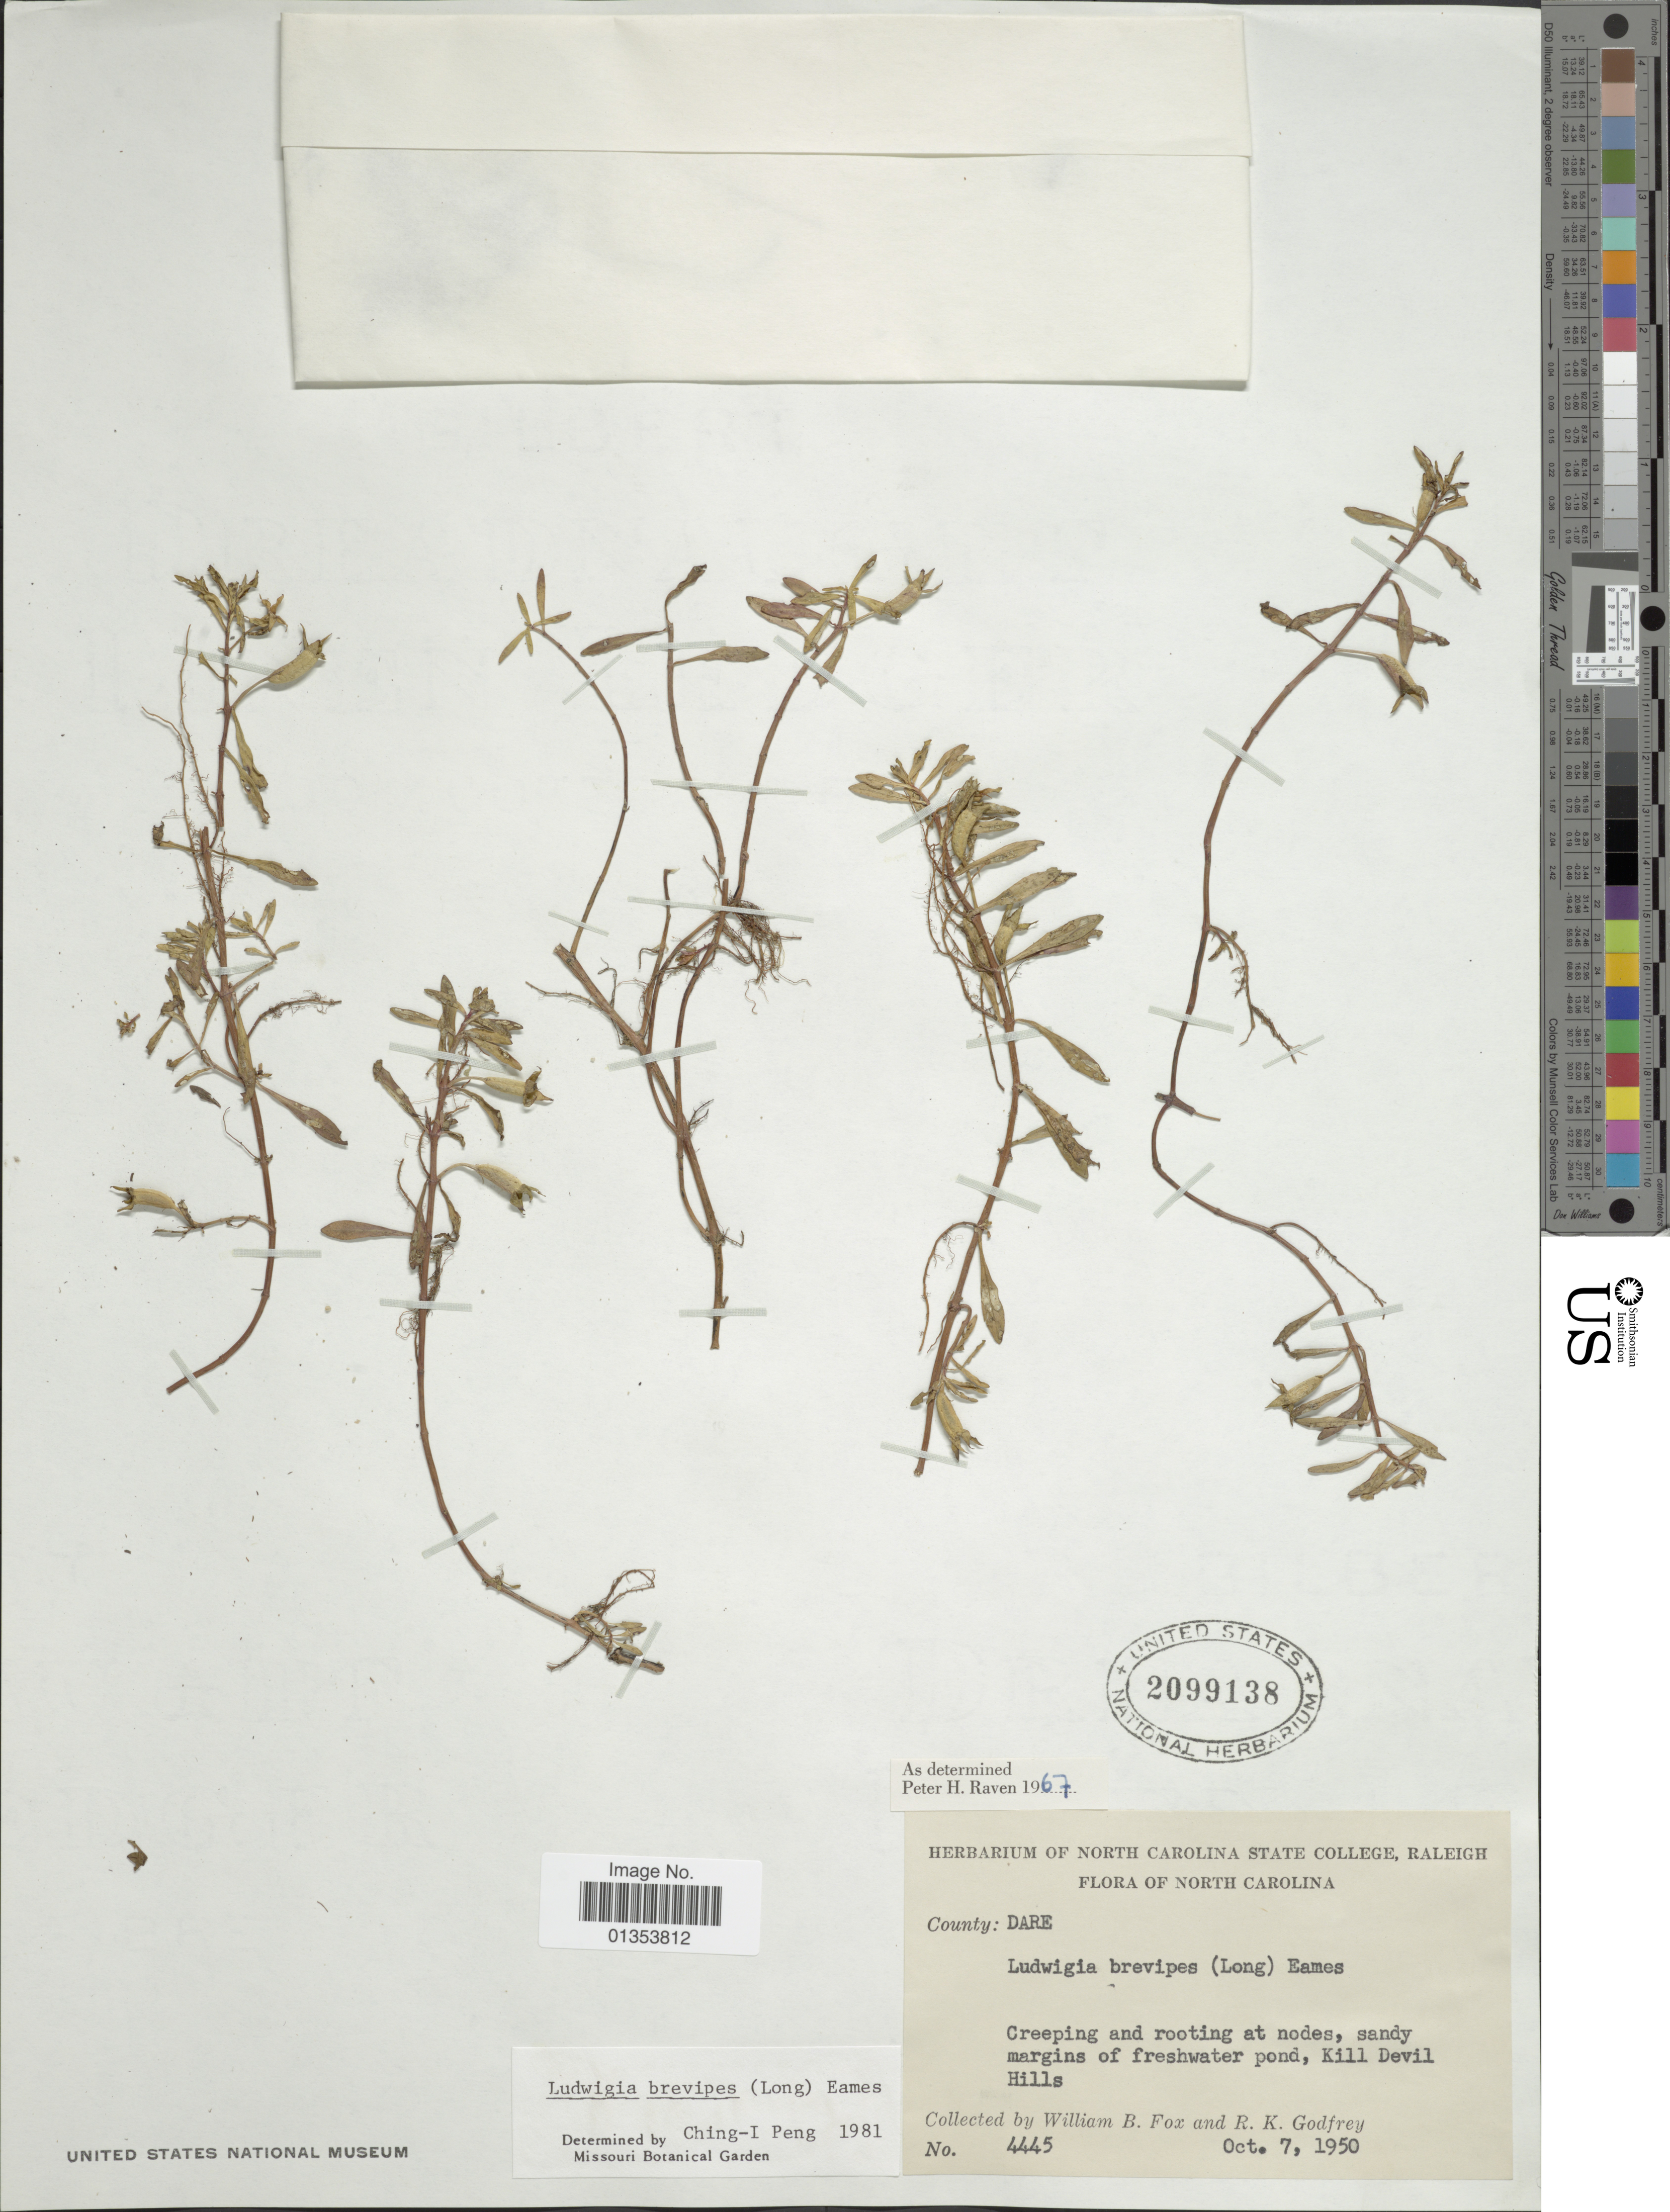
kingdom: Plantae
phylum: Tracheophyta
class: Magnoliopsida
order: Myrtales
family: Onagraceae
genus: Ludwigia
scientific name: Ludwigia brevipes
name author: (Long) Eames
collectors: W. B. Fox & R. K. Godfrey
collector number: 4445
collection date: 1950-10-07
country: United States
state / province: North Carolina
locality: Dare, Kill Devil Hills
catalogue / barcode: US 2099138